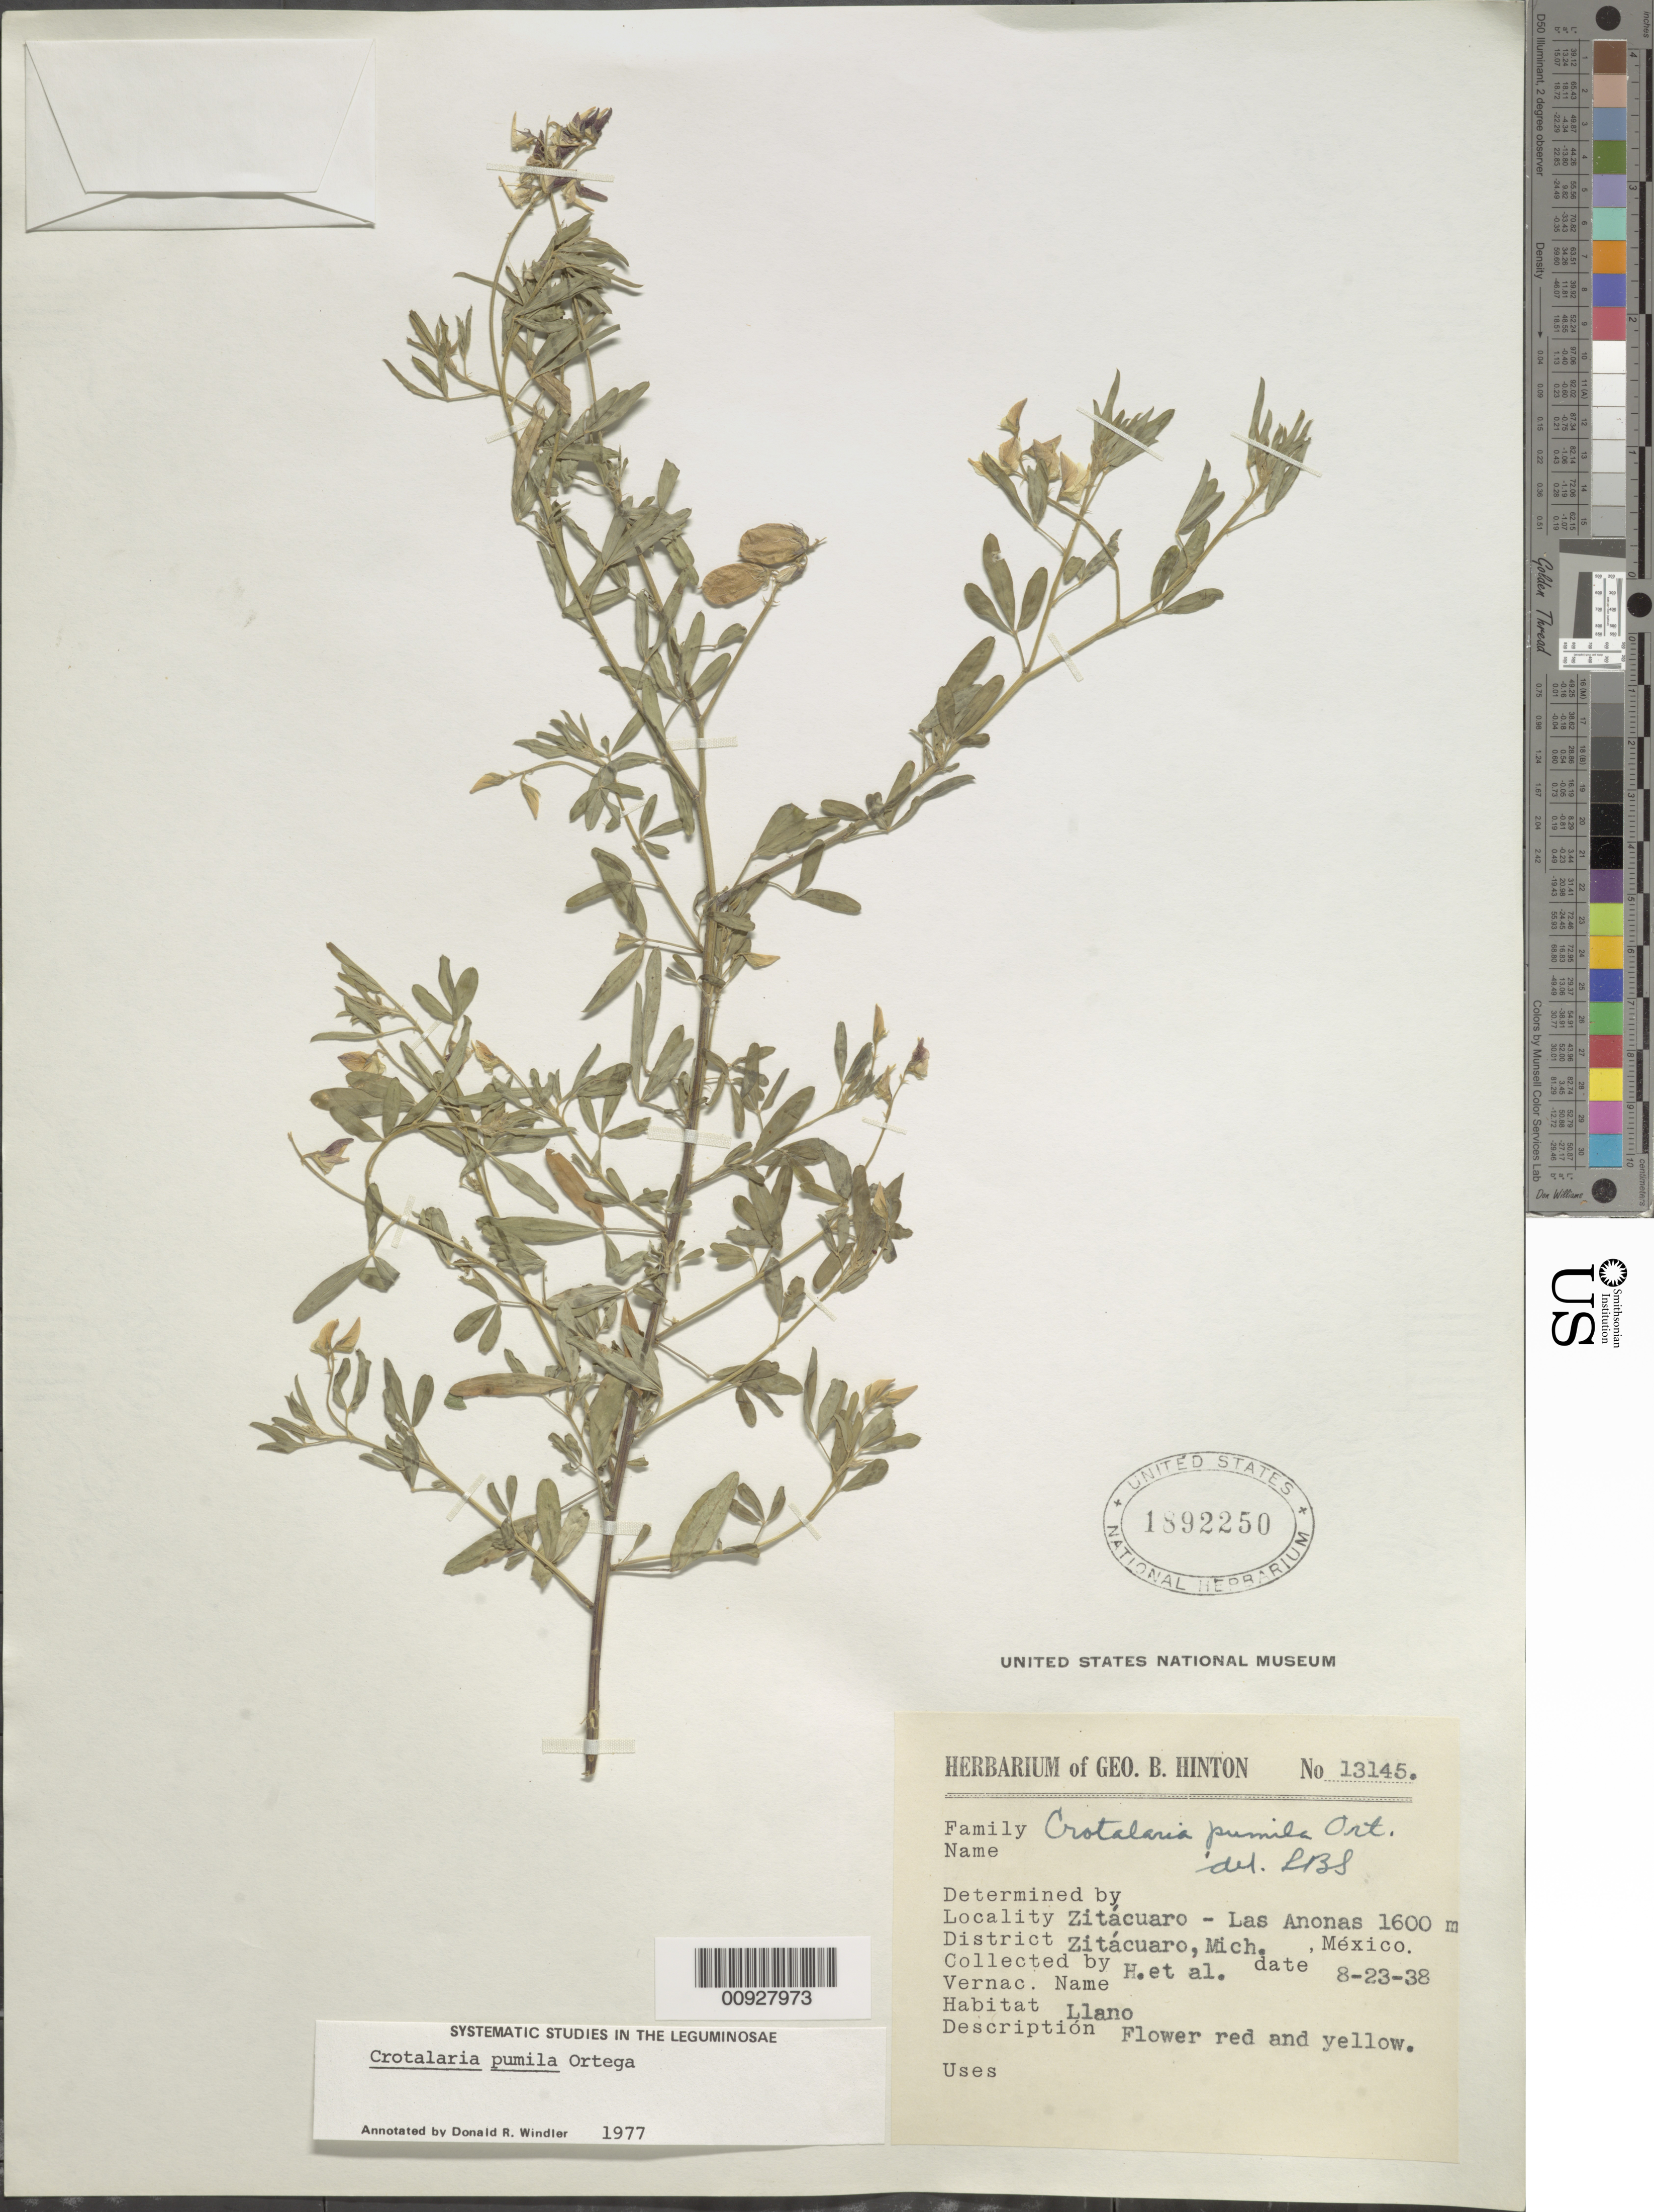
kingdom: Plantae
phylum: Tracheophyta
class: Magnoliopsida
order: Fabales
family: Fabaceae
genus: Crotalaria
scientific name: Crotalaria pumila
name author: Ortega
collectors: G. B. Hinton & et al.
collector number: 13145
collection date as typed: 23 Aug 1938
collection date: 1938-08-23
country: Mexico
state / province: Michoacán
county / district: Zitácuaro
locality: Zitácuaro - Las Anonas, District Zitácuaro, Michoacán.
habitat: Llano.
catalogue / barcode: US 1892250